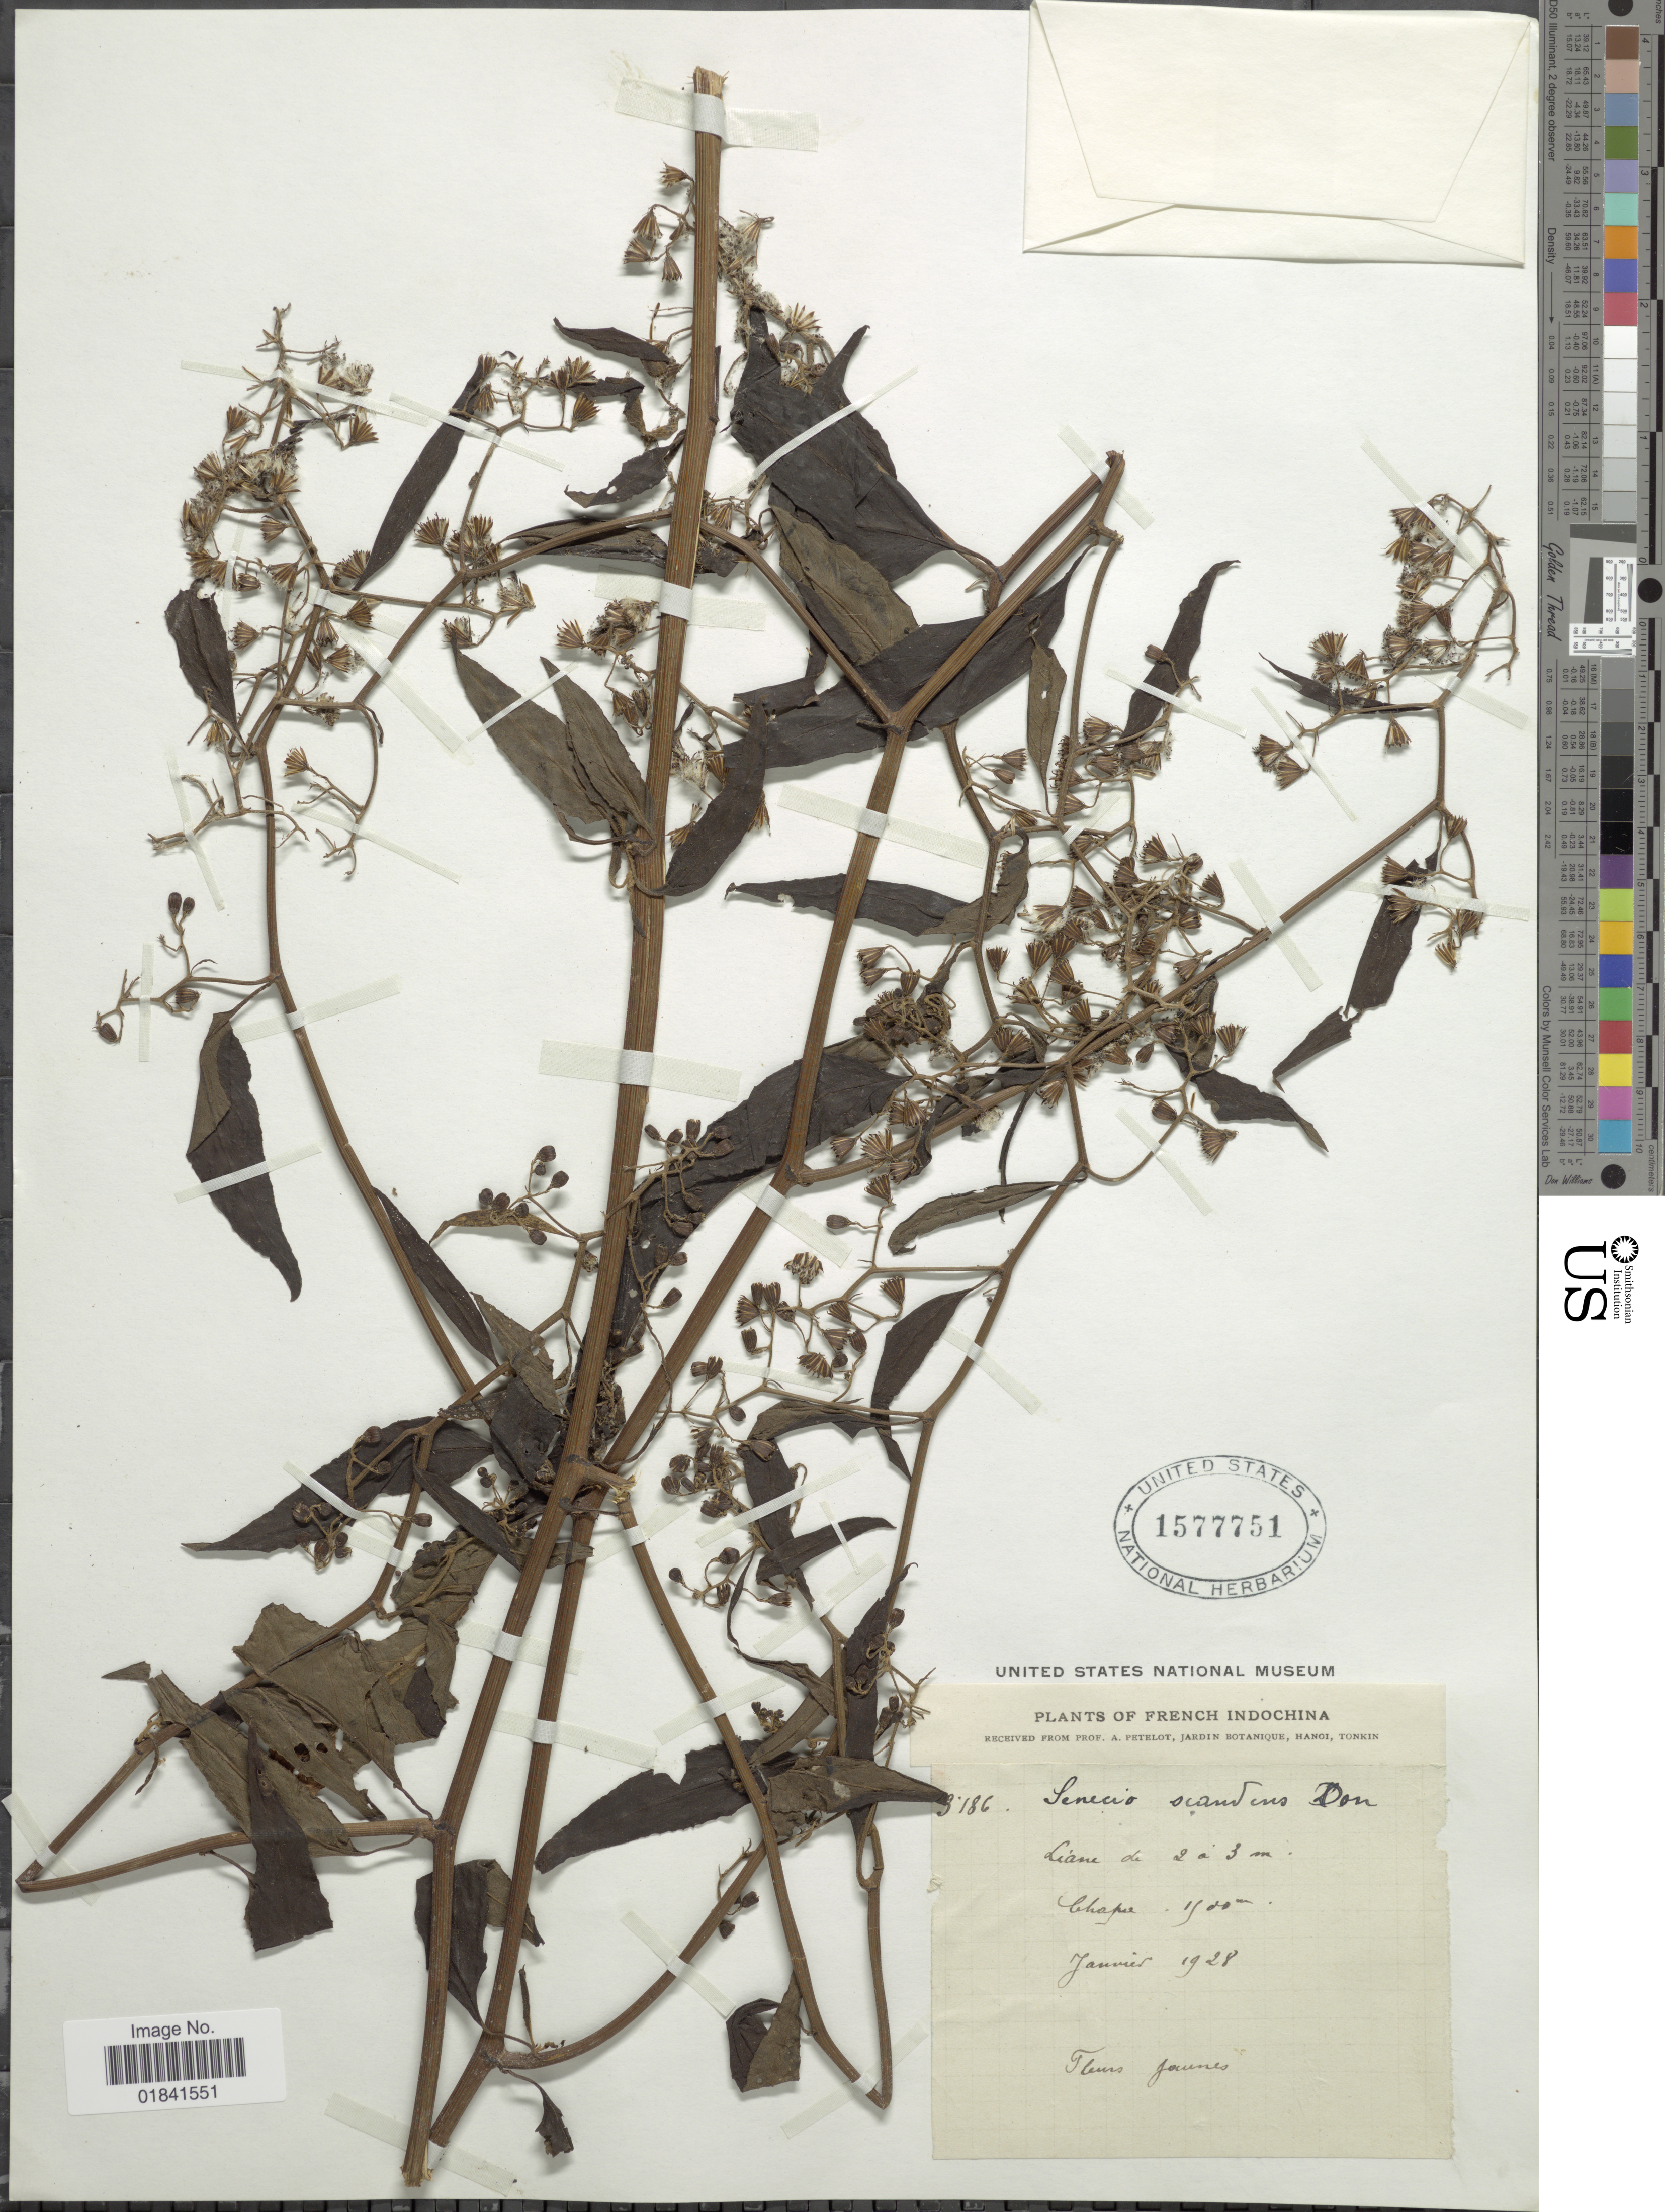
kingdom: Plantae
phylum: Tracheophyta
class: Magnoliopsida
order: Asterales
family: Asteraceae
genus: Senecio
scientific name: Senecio scandens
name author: Buch.-Ham. ex D. Don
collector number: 3186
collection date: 1928-01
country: Vietnam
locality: French IndoChina, Charpe [interpreted]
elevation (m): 1900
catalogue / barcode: US 1577751